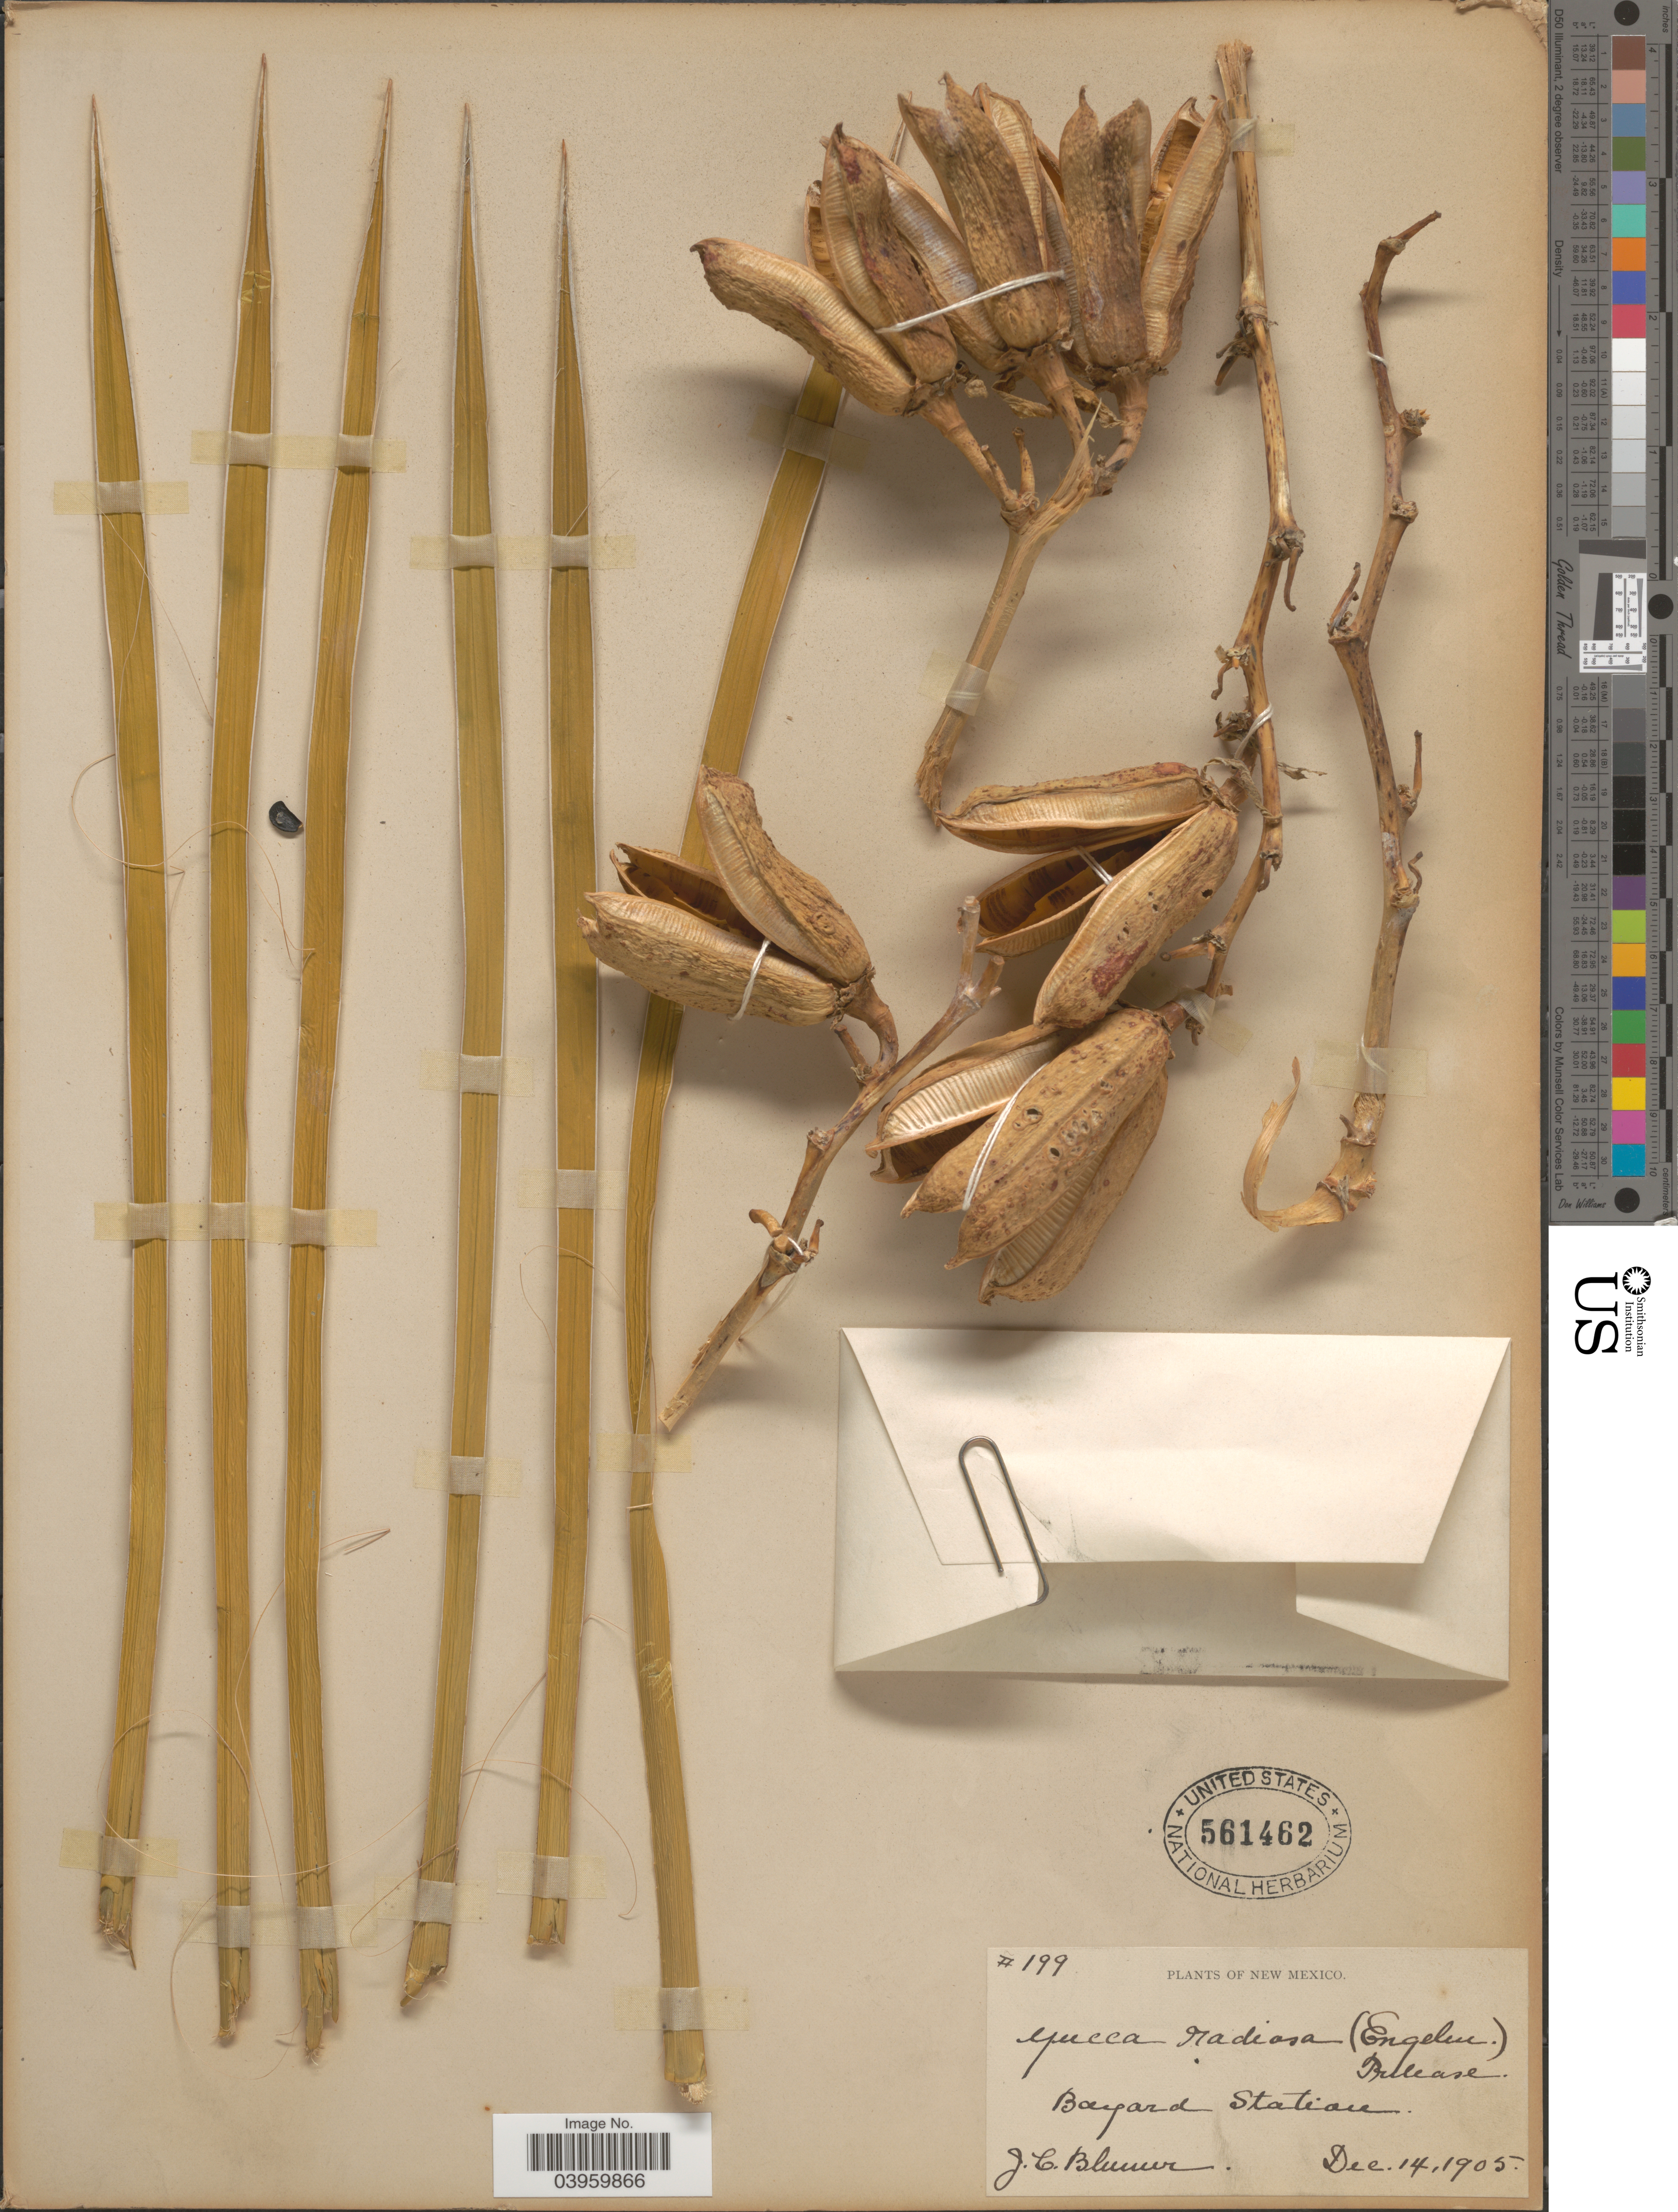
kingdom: Plantae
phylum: Tracheophyta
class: Liliopsida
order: Asparagales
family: Asparagaceae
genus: Yucca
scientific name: Yucca elata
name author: (Engelm.) Engelm.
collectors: J. C. Blumer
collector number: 199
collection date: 1905-12-14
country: United States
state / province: New Mexico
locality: Bayard Station.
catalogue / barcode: US 561462